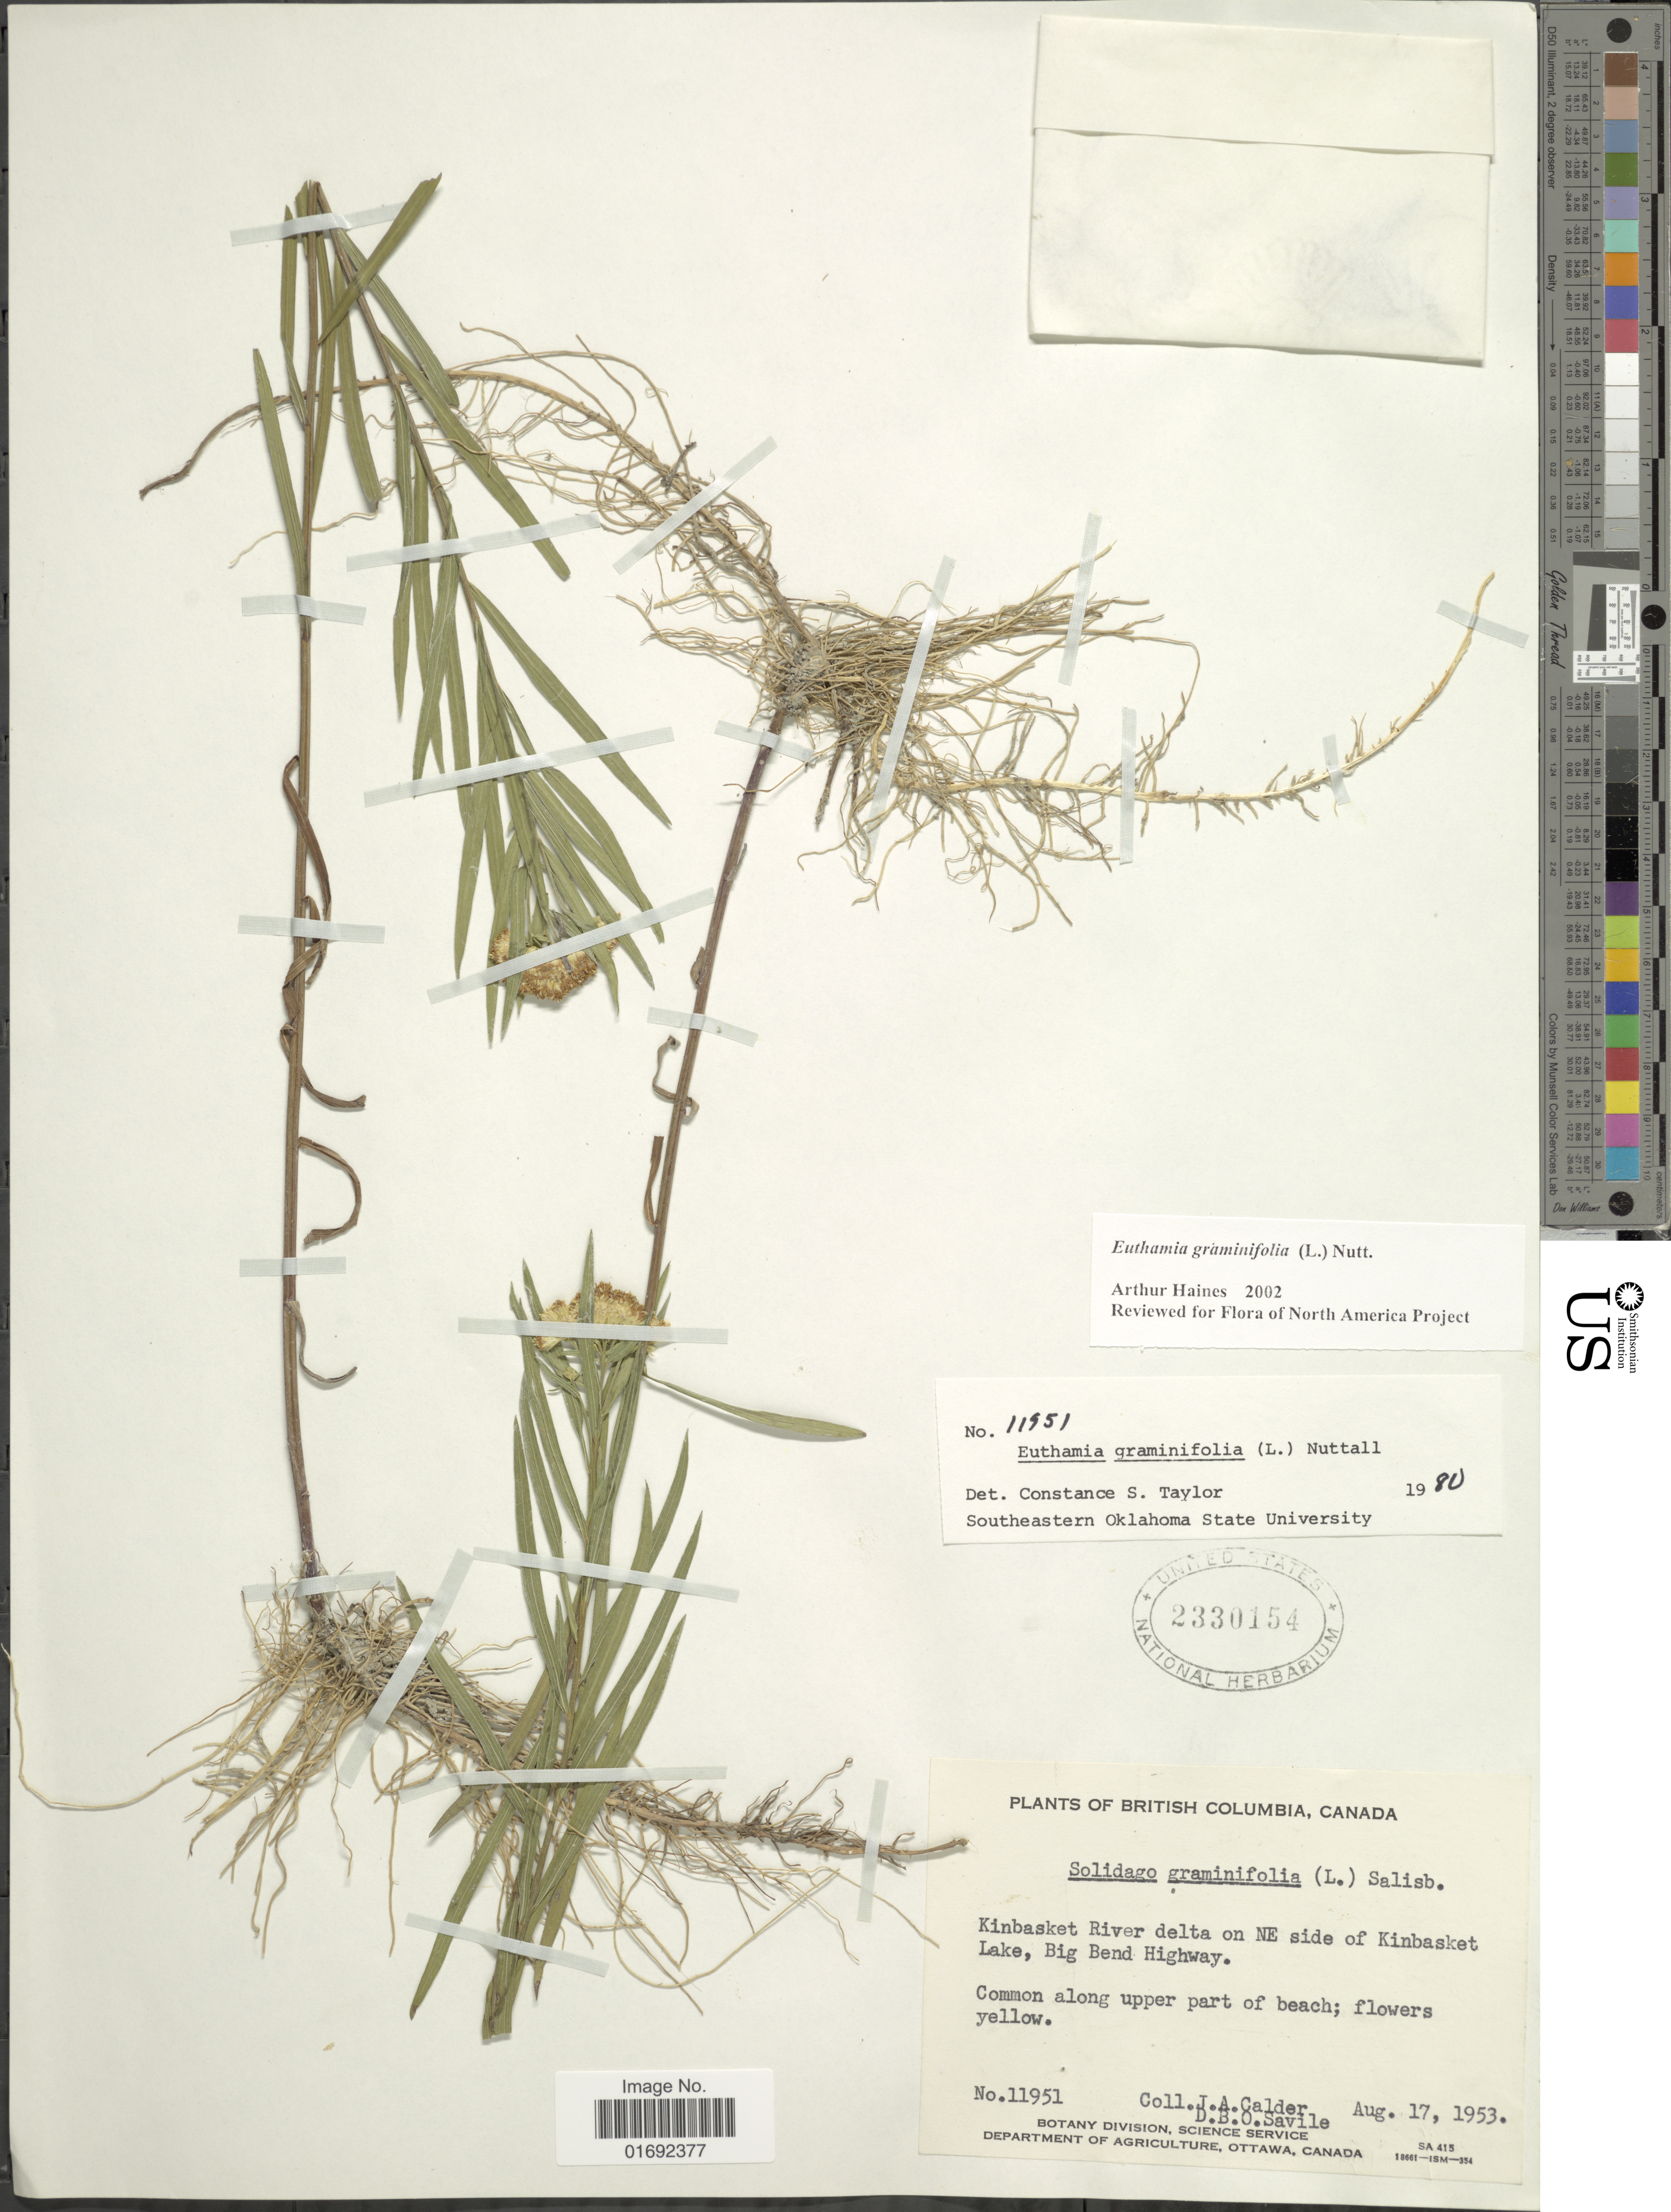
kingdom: Plantae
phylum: Tracheophyta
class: Magnoliopsida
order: Asterales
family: Asteraceae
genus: Euthamia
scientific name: Euthamia graminifolia var. major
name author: (Michx.) Moldenke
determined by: Urbatsch, Lowell E., Curator (LSU), Louisiana State University (UNITED STATES)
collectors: J. A. Calder & D. Savile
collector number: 11951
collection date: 1953-08-17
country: Canada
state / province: British Columbia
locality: Kinbasket River delta on NE side of Kinbasket Lake, Big Bend Highway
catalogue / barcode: US 2330154